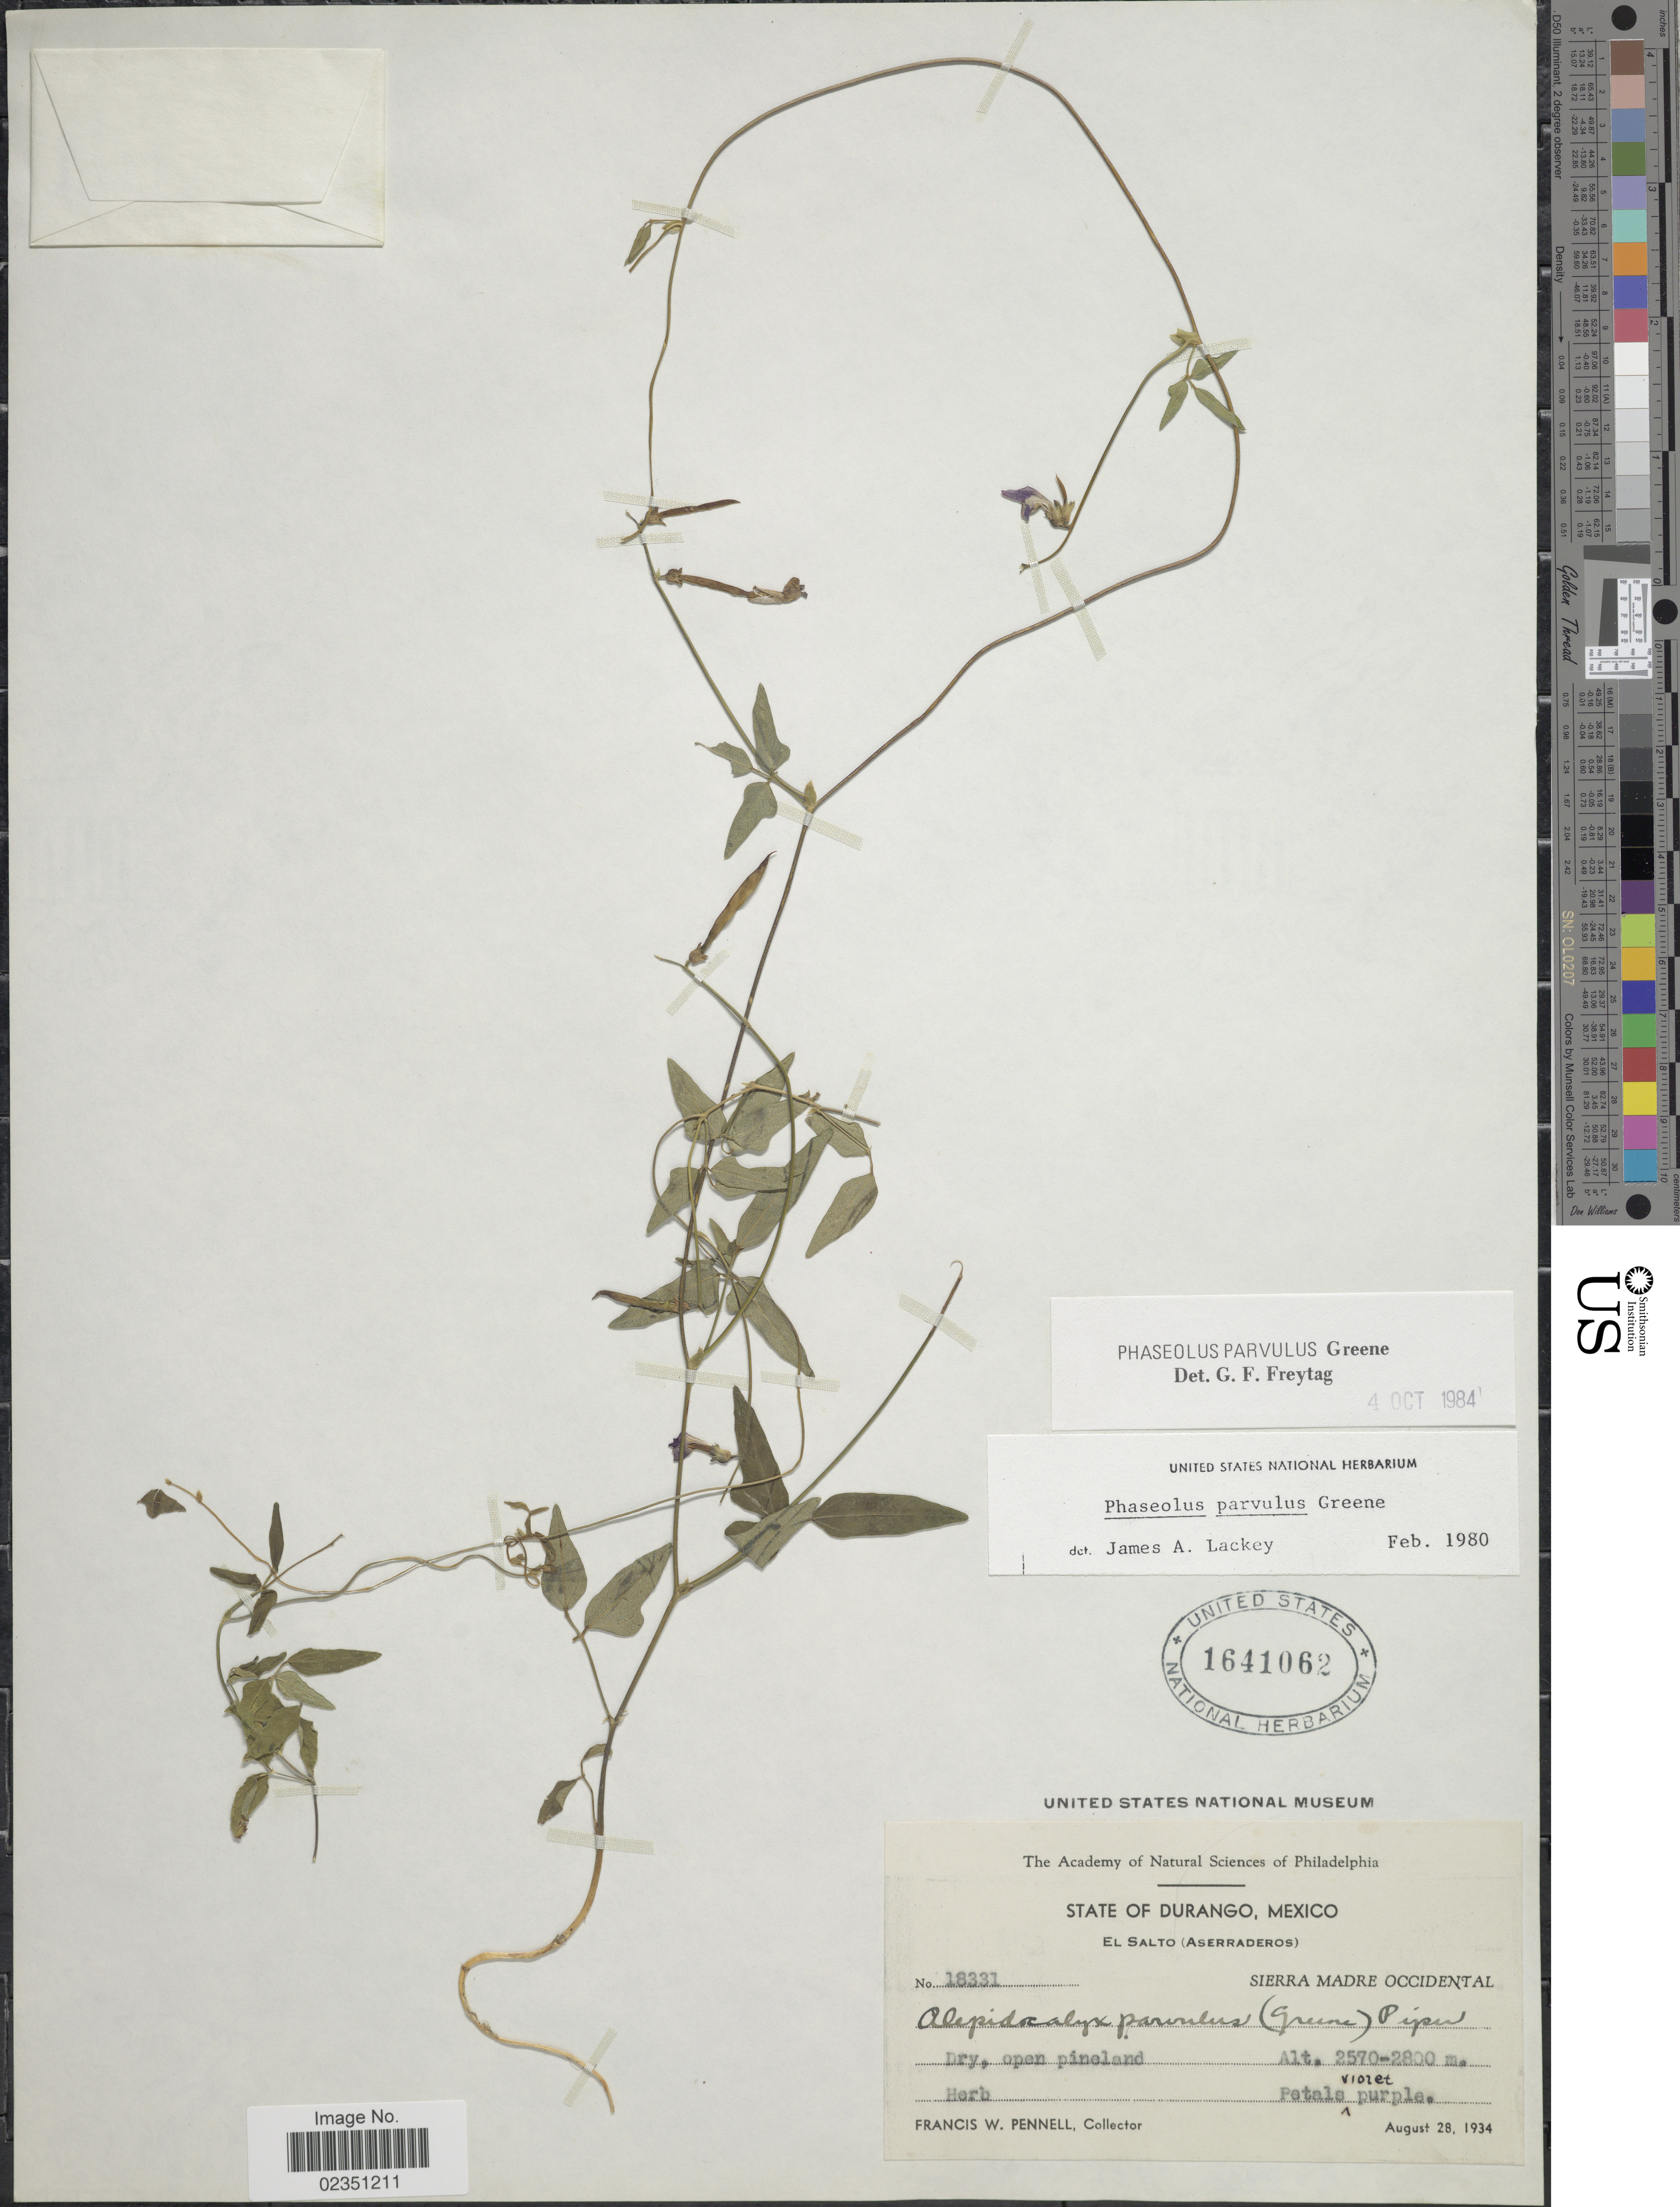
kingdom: Plantae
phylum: Tracheophyta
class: Magnoliopsida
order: Fabales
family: Fabaceae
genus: Phaseolus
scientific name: Phaseolus parvulus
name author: Greene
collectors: F. W. Pennell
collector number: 18331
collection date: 1934-08-28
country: Mexico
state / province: Durango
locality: El Salto (Aserradores), Sierra Madre Occidental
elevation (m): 2570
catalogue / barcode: US 1641062